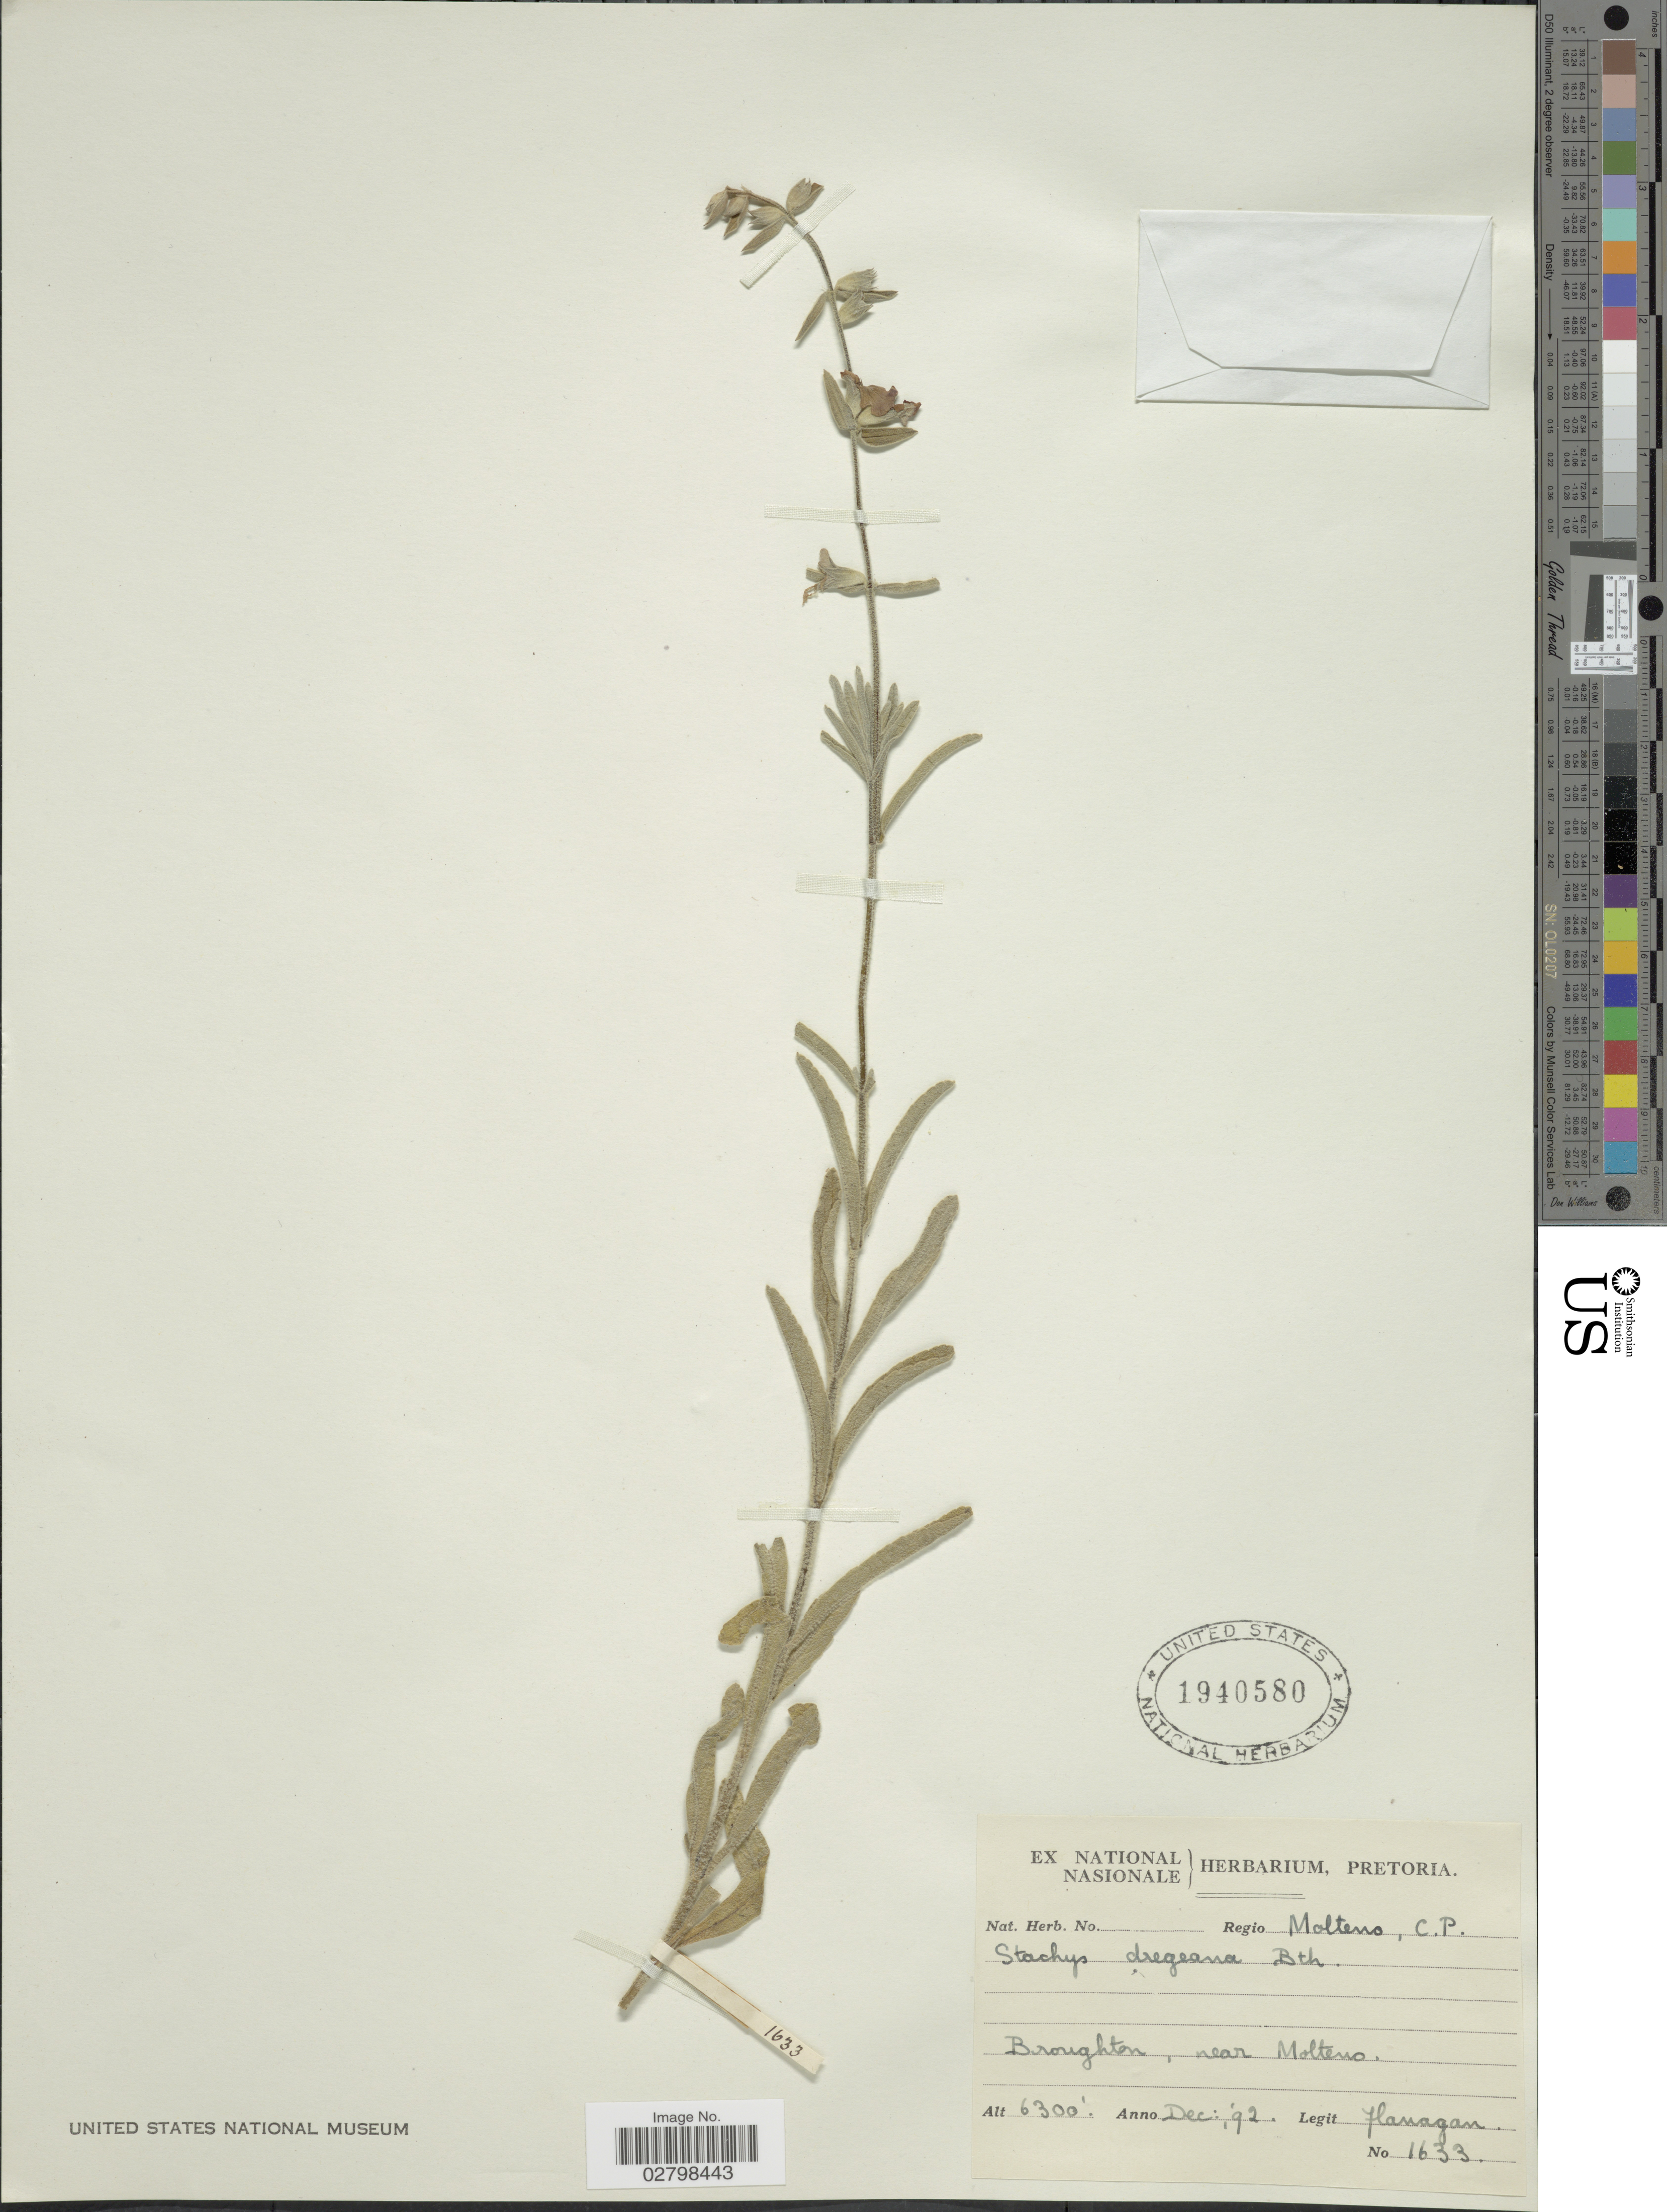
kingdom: Plantae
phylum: Tracheophyta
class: Magnoliopsida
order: Lamiales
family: Lamiaceae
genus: Stachys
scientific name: Stachys dregeana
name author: Benth.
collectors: -. Flanagan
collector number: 1633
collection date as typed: Transcribed d/m/y: /12/92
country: South Africa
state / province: Eastern Cape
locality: Regio Moltens, C. P. Broughton, near Molteno.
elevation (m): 1920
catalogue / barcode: US 1940580